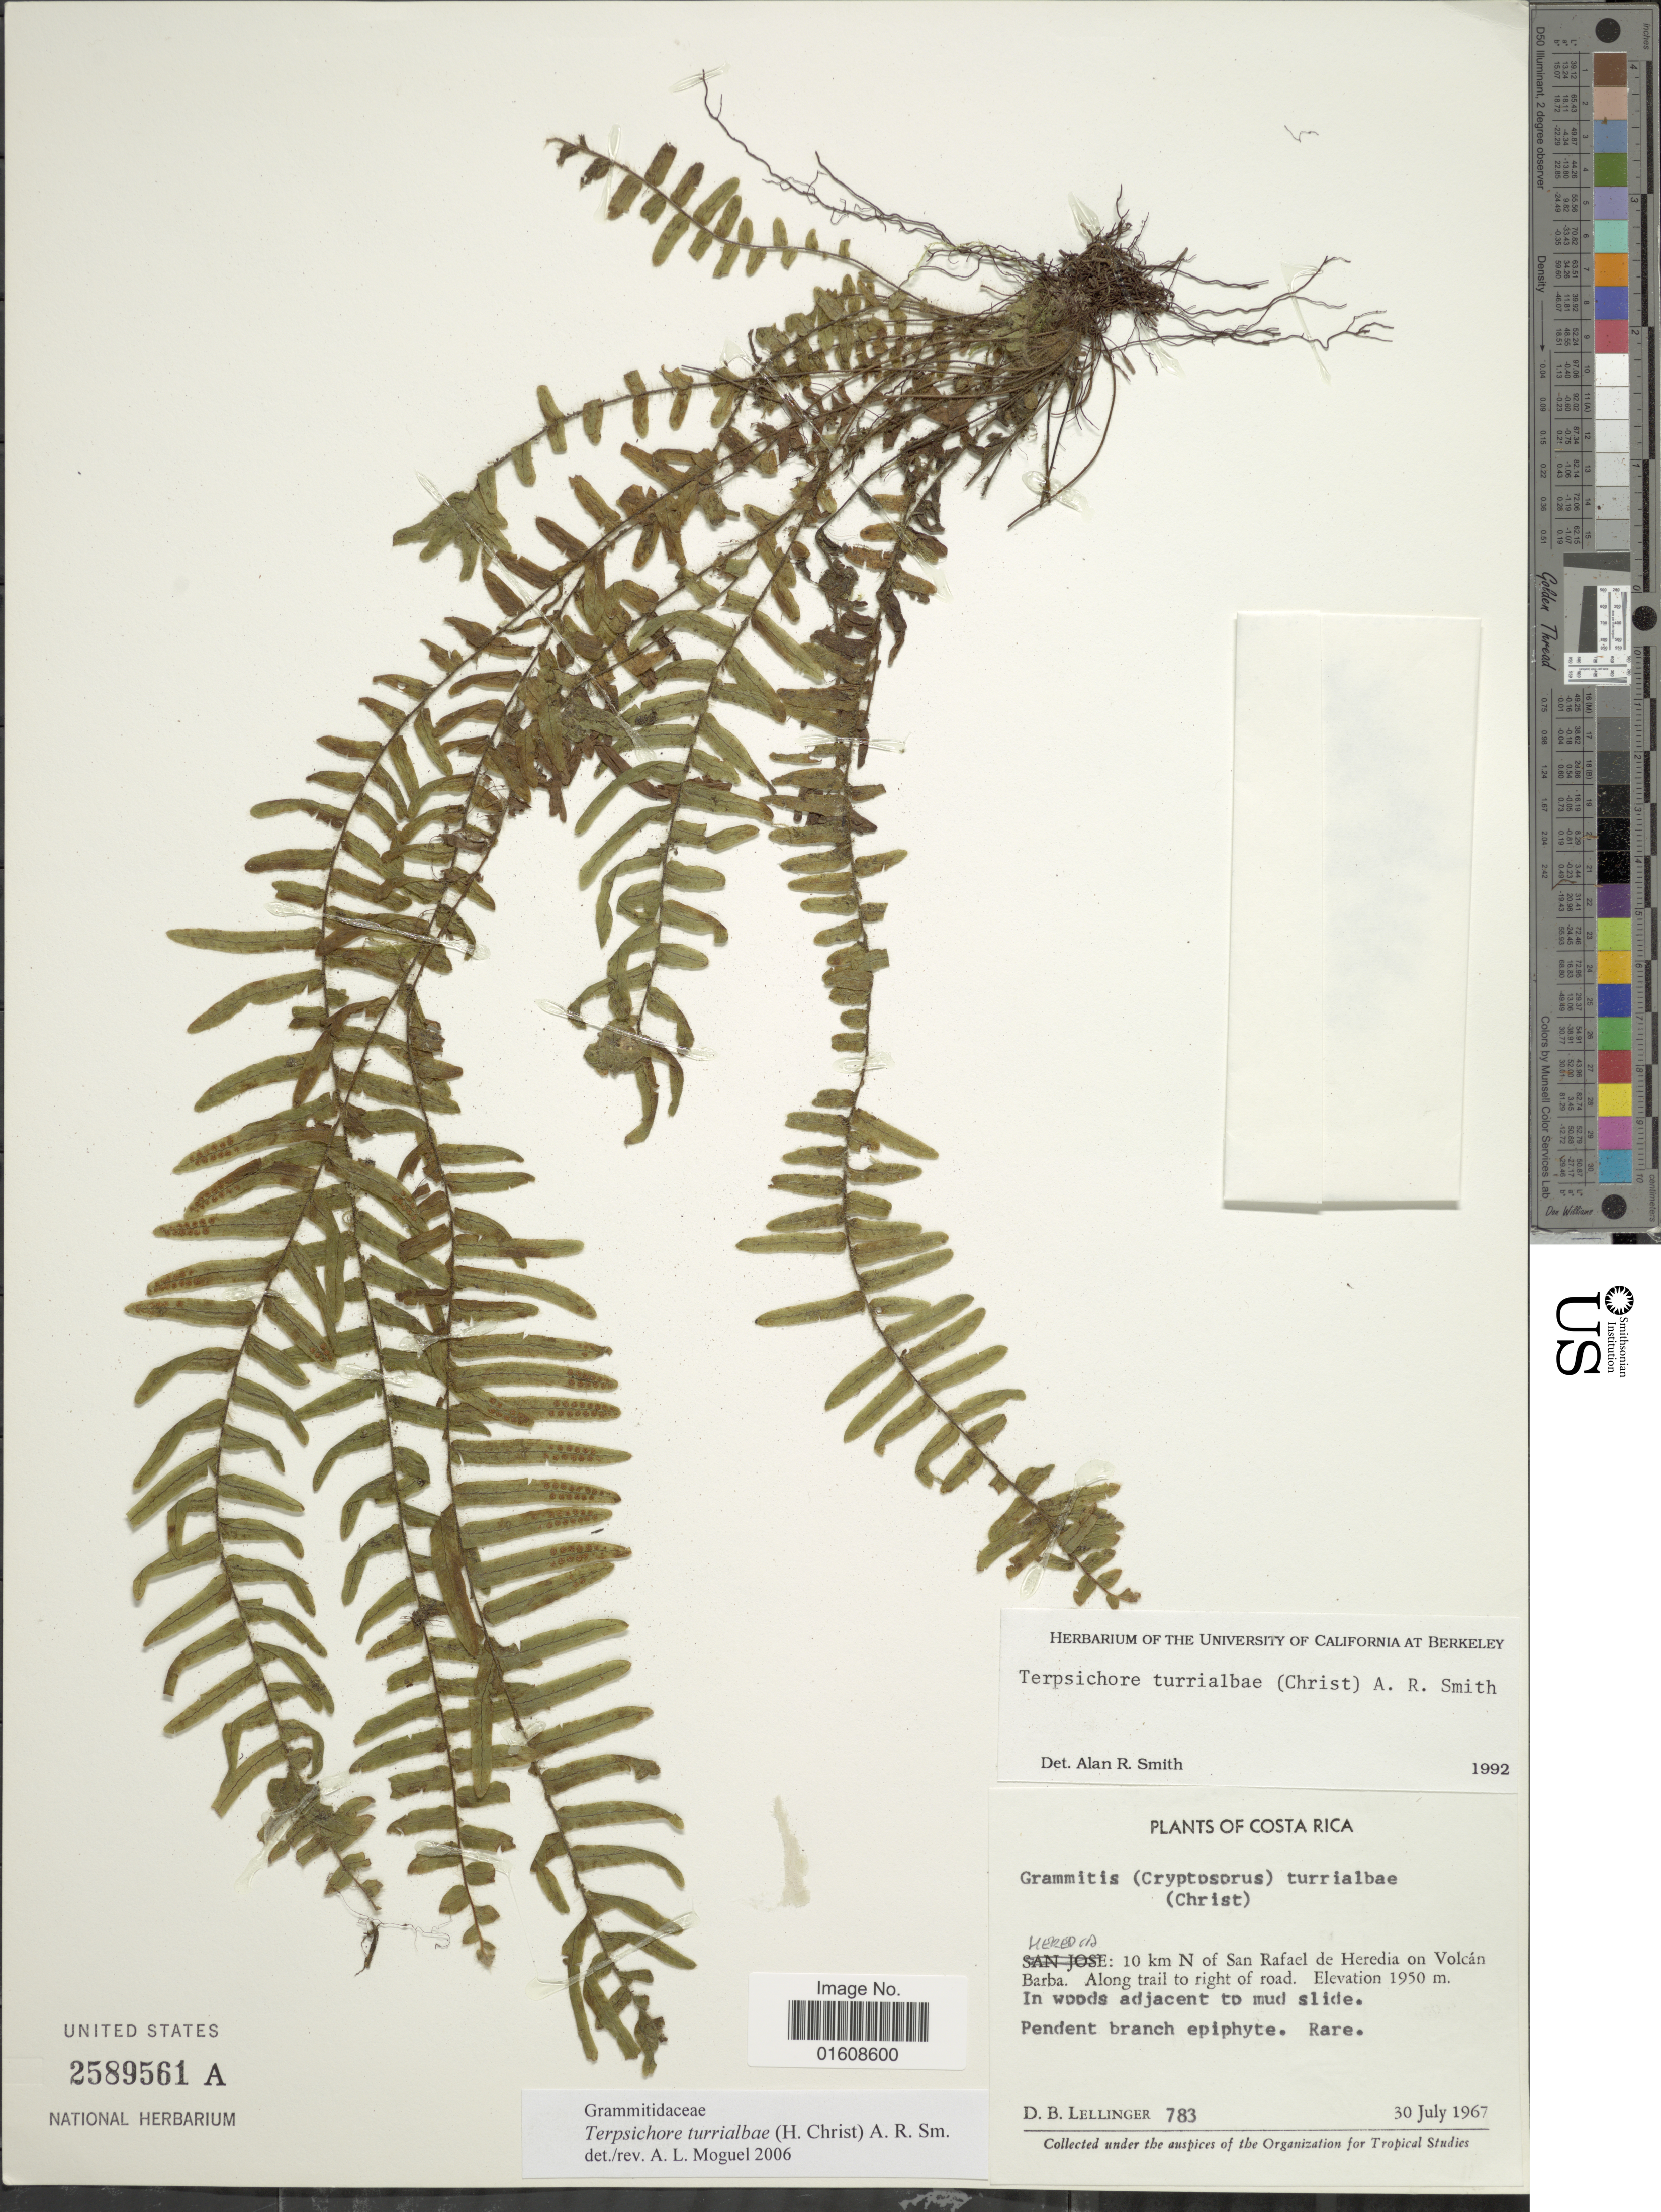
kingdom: Plantae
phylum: Tracheophyta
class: Polypodiopsida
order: Polypodiales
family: Polypodiaceae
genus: Alansmia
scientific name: Alansmia turrialbae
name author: (Christ) Moguel & M. Kessler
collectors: D. B. Lellinger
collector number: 783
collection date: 1967-07-30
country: Costa Rica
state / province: Heredia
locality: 10 km N of San Rafael de Heredia on Volcán Barba. Along trail to right of road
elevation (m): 1950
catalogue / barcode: US 2589561A